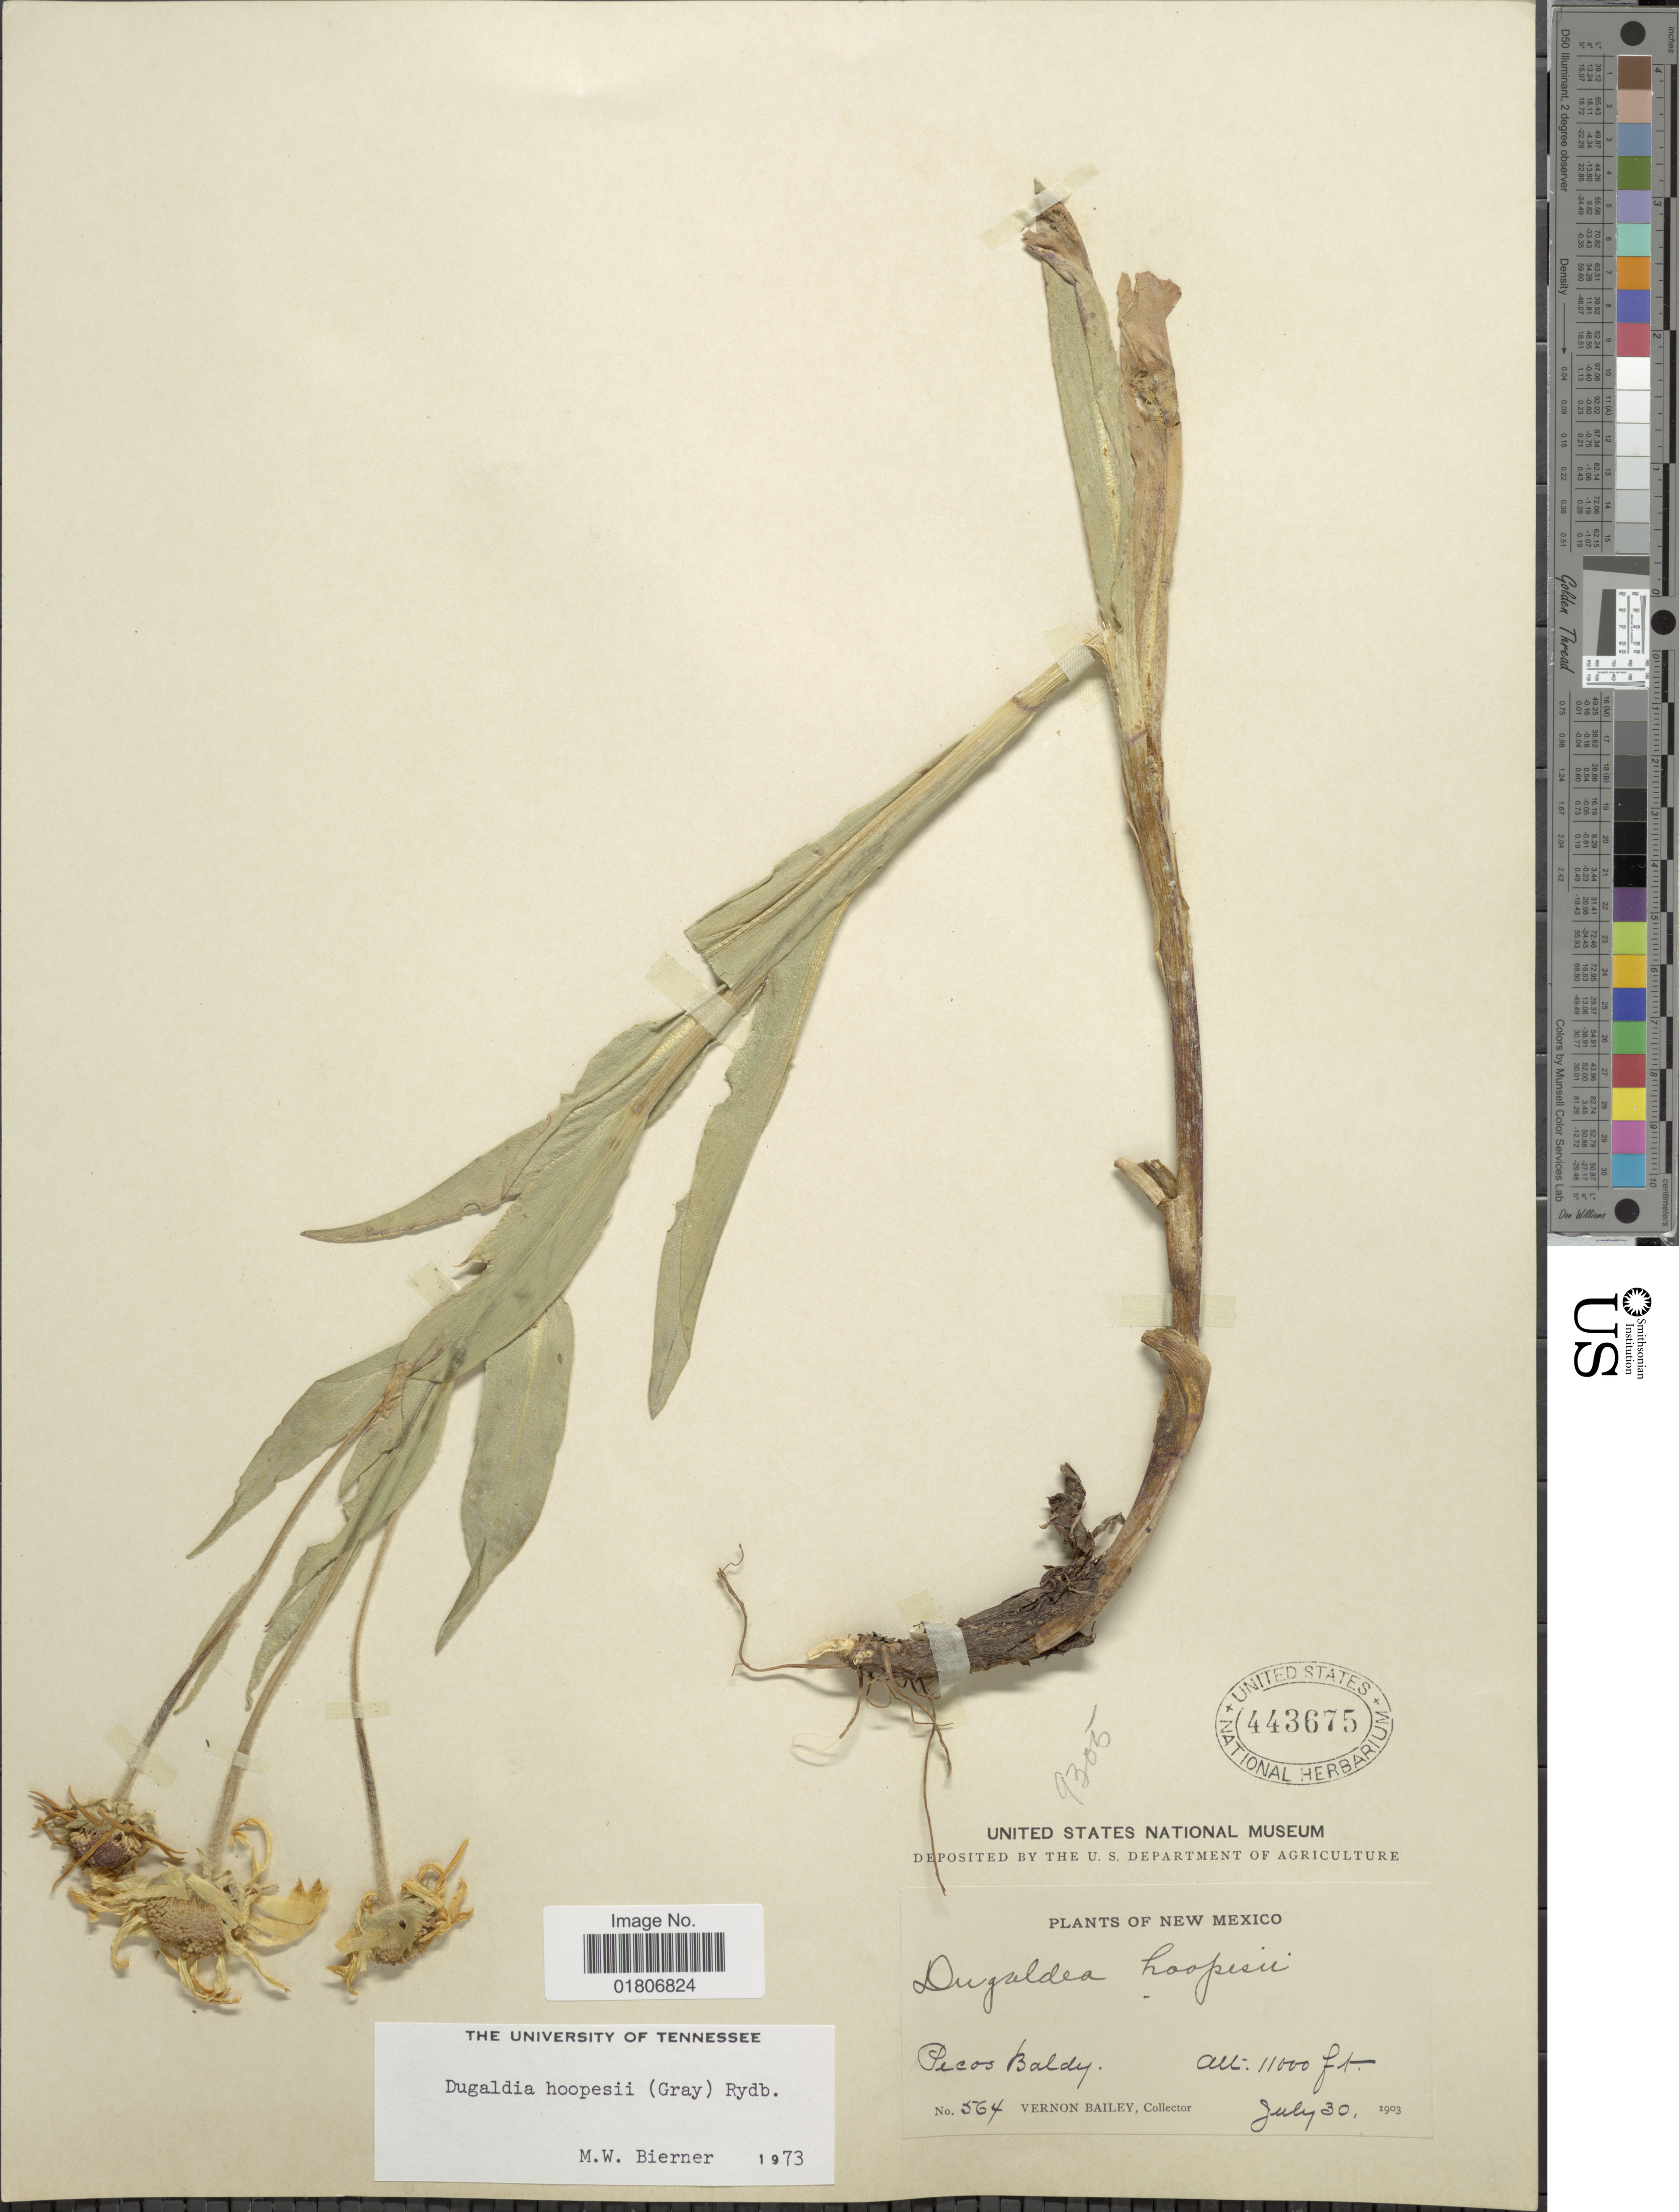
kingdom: Plantae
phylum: Tracheophyta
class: Magnoliopsida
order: Asterales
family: Asteraceae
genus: Dugaldia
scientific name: Dugaldia hoopesii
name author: (A. Gray) Rydb.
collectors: V. O. Bailey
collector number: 564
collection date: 1903-07-30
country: United States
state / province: New Mexico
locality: Pecos Baldy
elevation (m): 3353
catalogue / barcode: US 443675